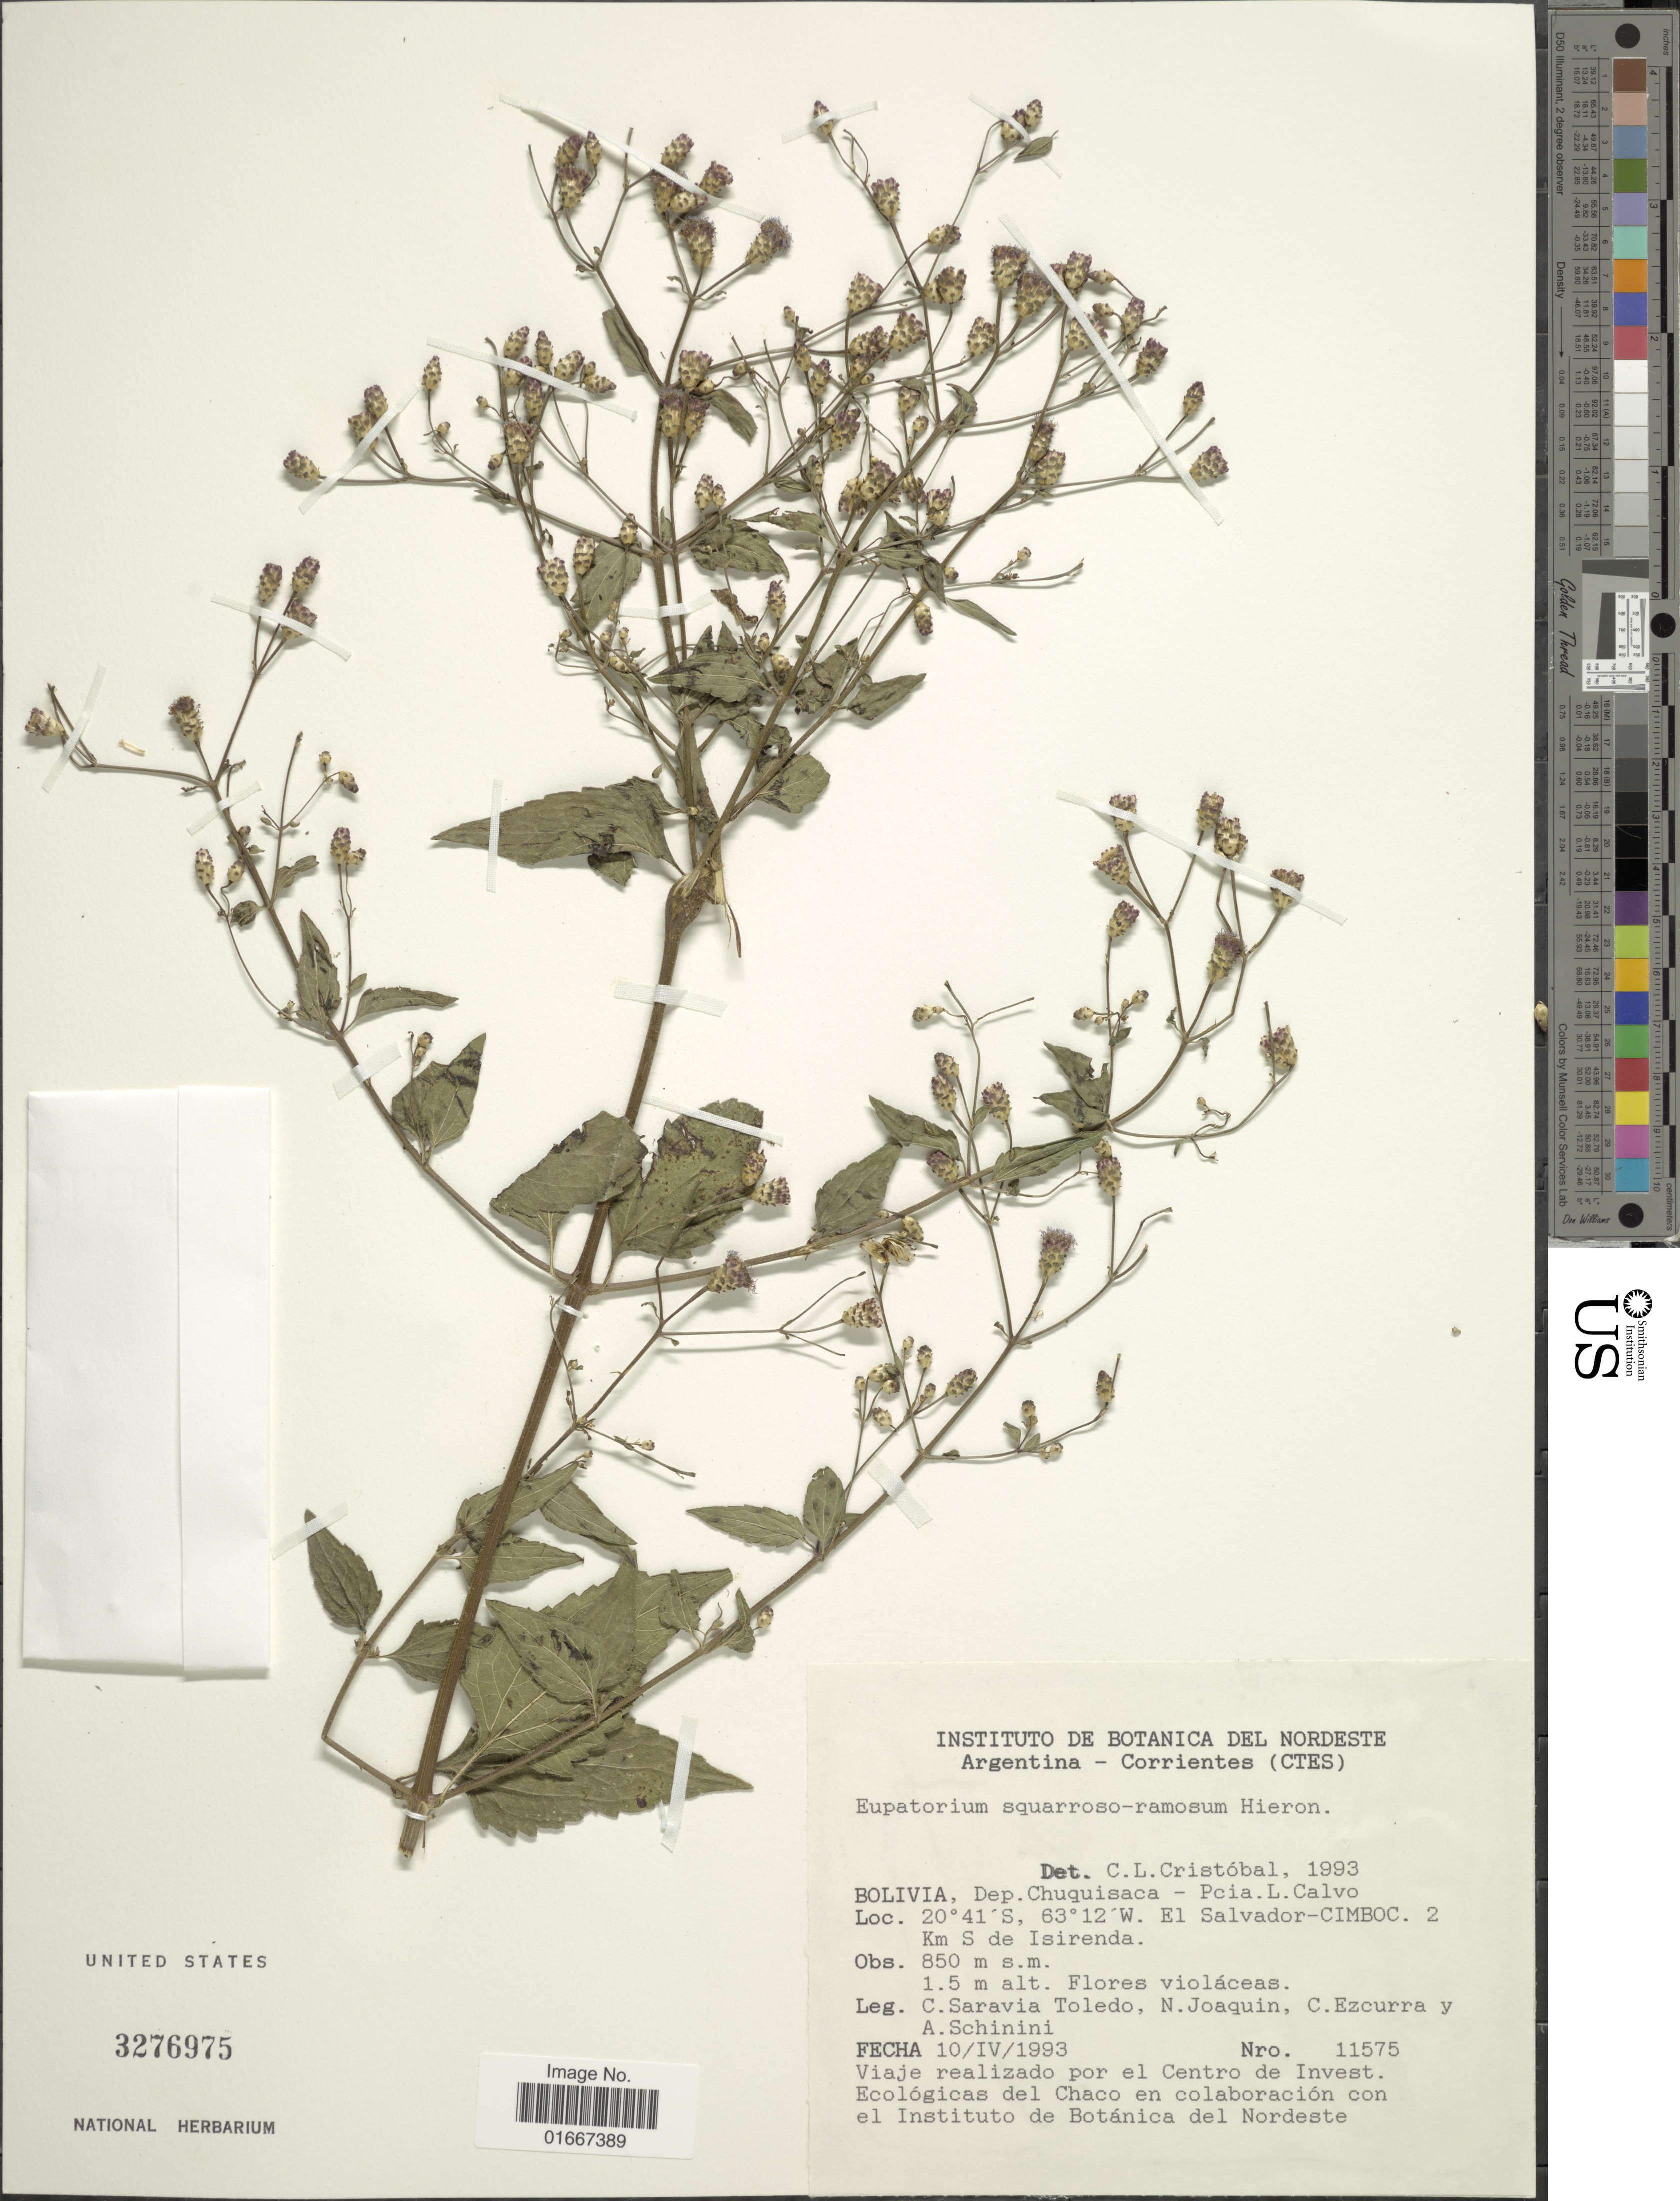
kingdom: Plantae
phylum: Tracheophyta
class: Magnoliopsida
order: Asterales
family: Asteraceae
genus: Chromolaena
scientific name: Chromolaena squarroso-ramosa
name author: (Hieron.) R.M. King & H. Rob.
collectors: C. Saravia T., N. Joaquin, C. Ezcurra & A. Schinini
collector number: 11575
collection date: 1993-04-10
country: Bolivia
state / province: Chuquisaca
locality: Pcia. L. Calvo, El Salvador-Cimboc. 2 km S de Isirenda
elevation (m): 850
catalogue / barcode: US 3276975